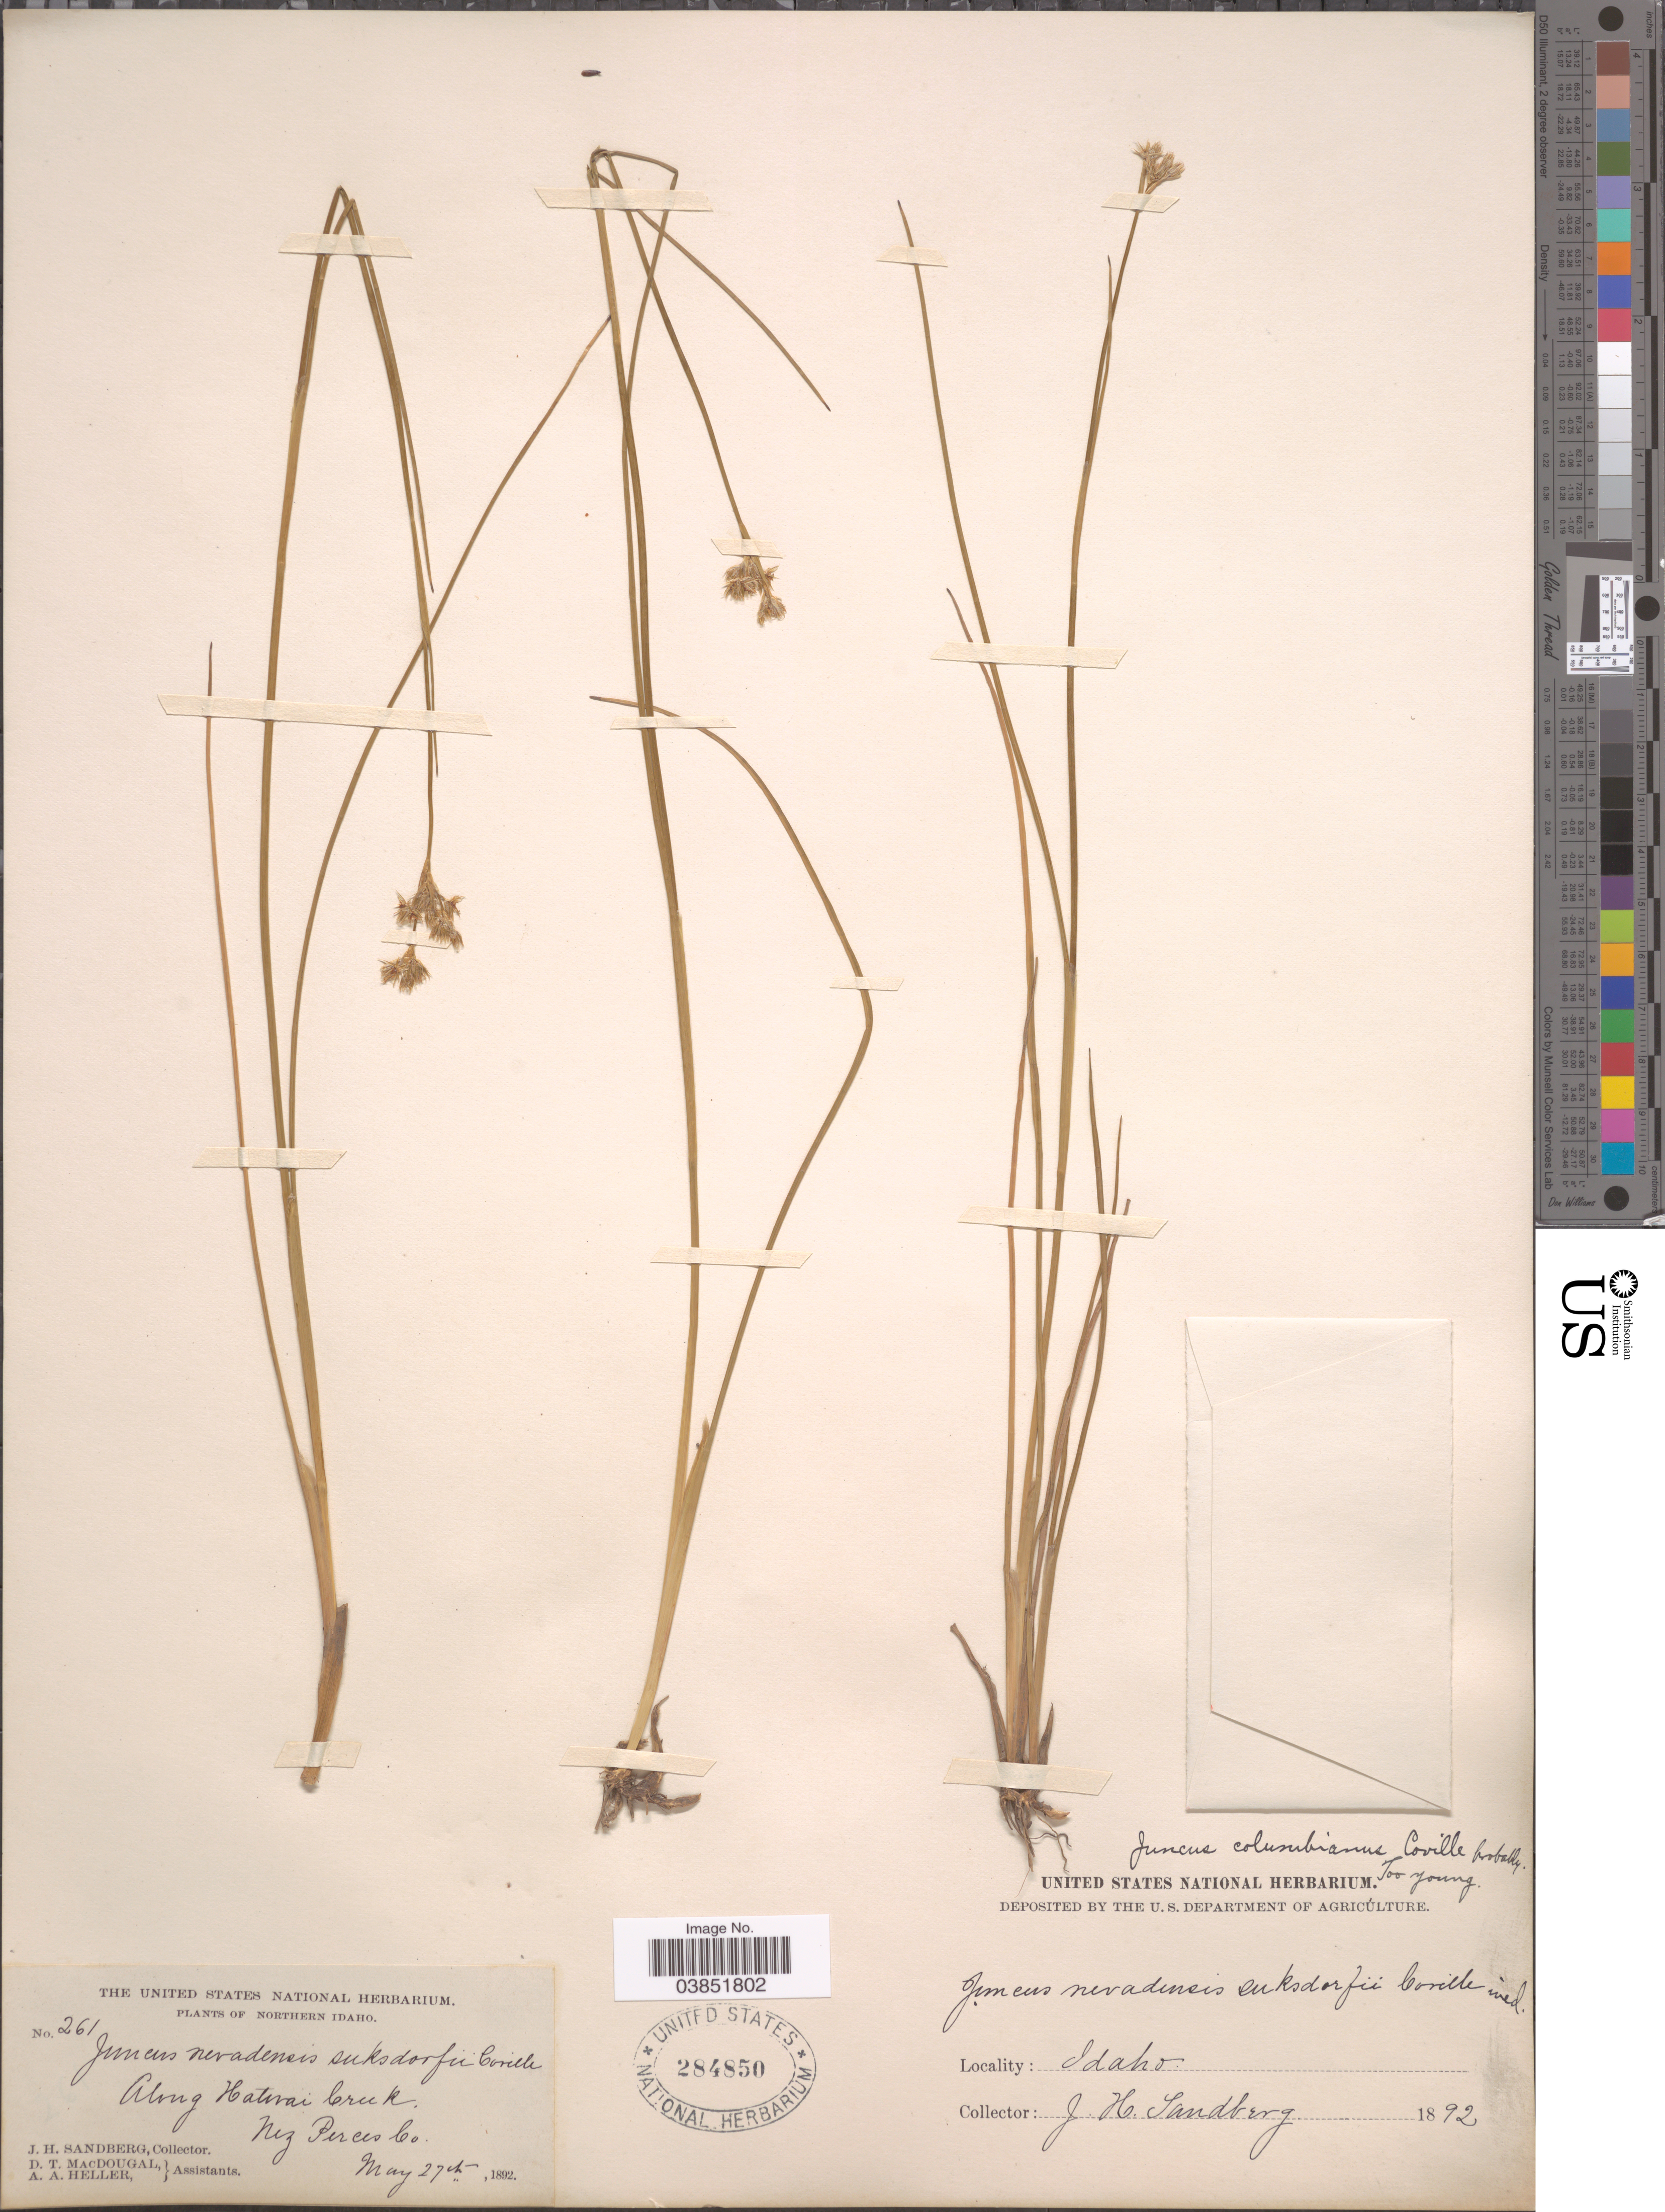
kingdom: Plantae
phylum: Tracheophyta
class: Liliopsida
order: Poales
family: Juncaceae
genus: Juncus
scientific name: Juncus columbianus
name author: Coville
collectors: J. H. Sandberg, D. T. MacDougal & A. A. Heller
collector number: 261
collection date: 1892-05-27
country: United States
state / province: Idaho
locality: Northern Idaho. Along Hatwai Creek. Nez Perces Co.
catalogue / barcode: US 284850